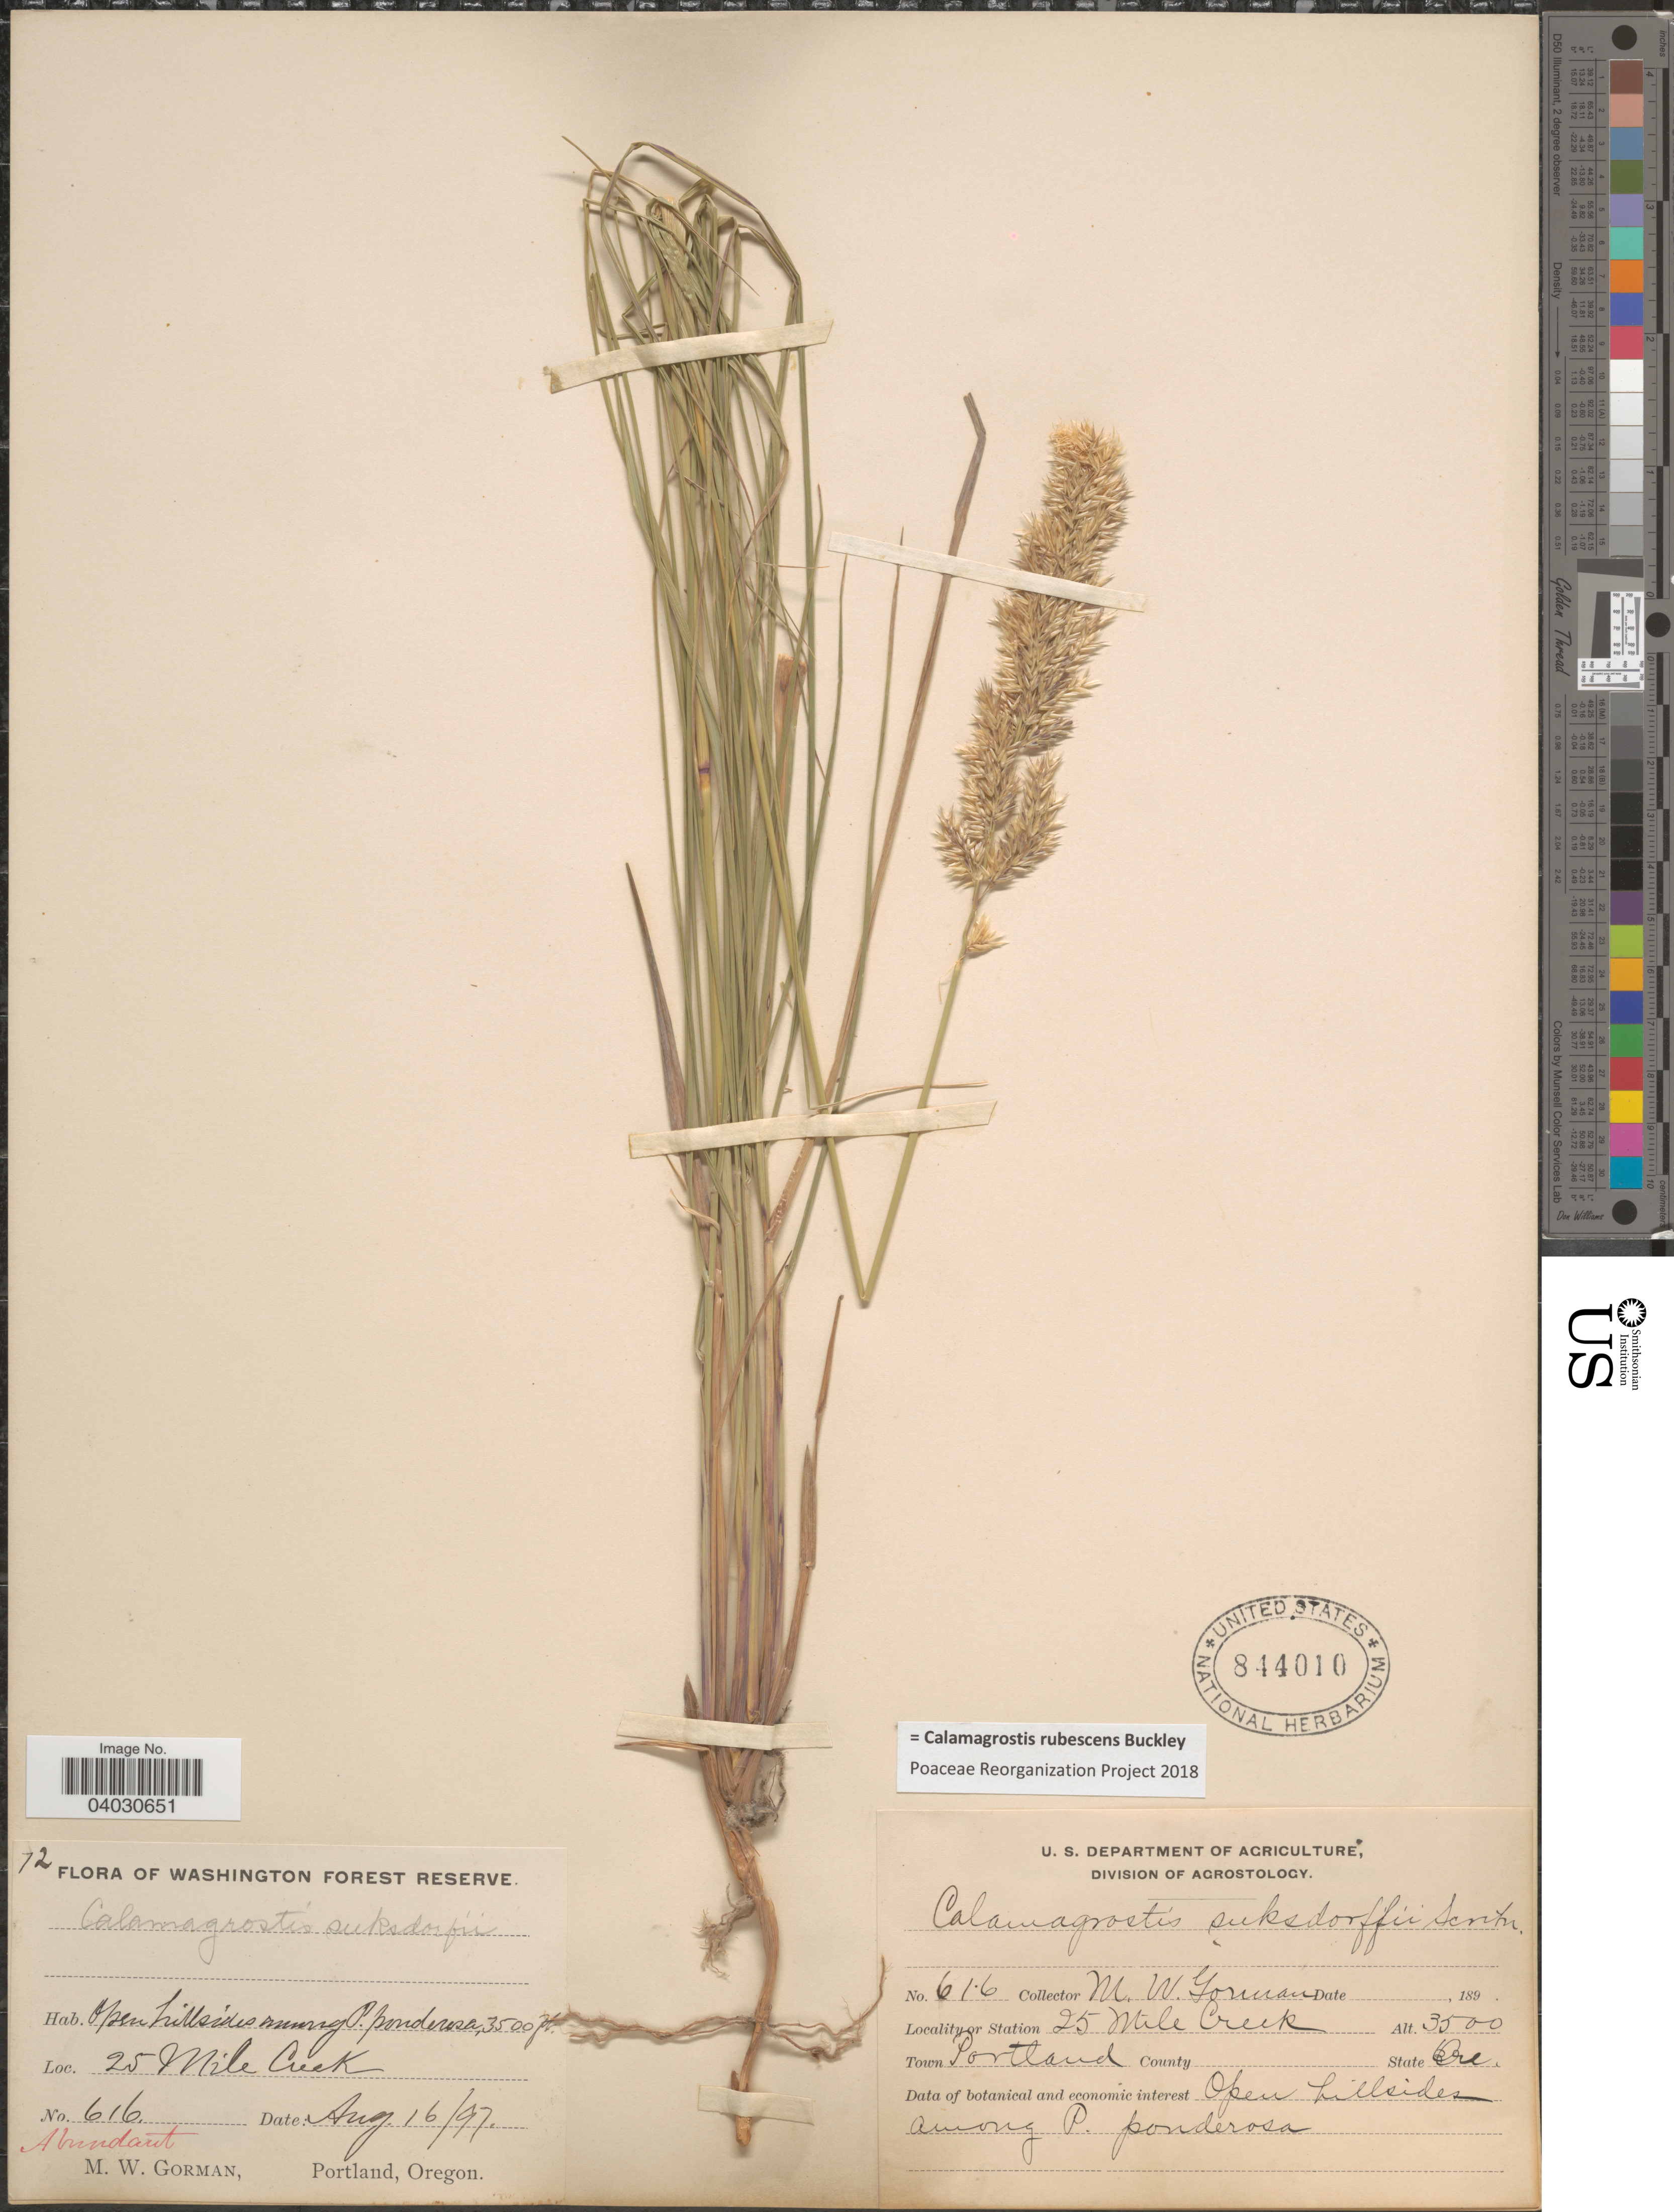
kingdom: Plantae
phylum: Tracheophyta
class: Liliopsida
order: Poales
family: Poaceae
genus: Calamagrostis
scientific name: Calamagrostis rubescens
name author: Buckley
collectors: M. W. Gorman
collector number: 616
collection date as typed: Transcribed d/m/y: 16/8/97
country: United States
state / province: Oregon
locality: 25 Mile Creek. Town Portland.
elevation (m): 1067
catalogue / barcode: US 844010